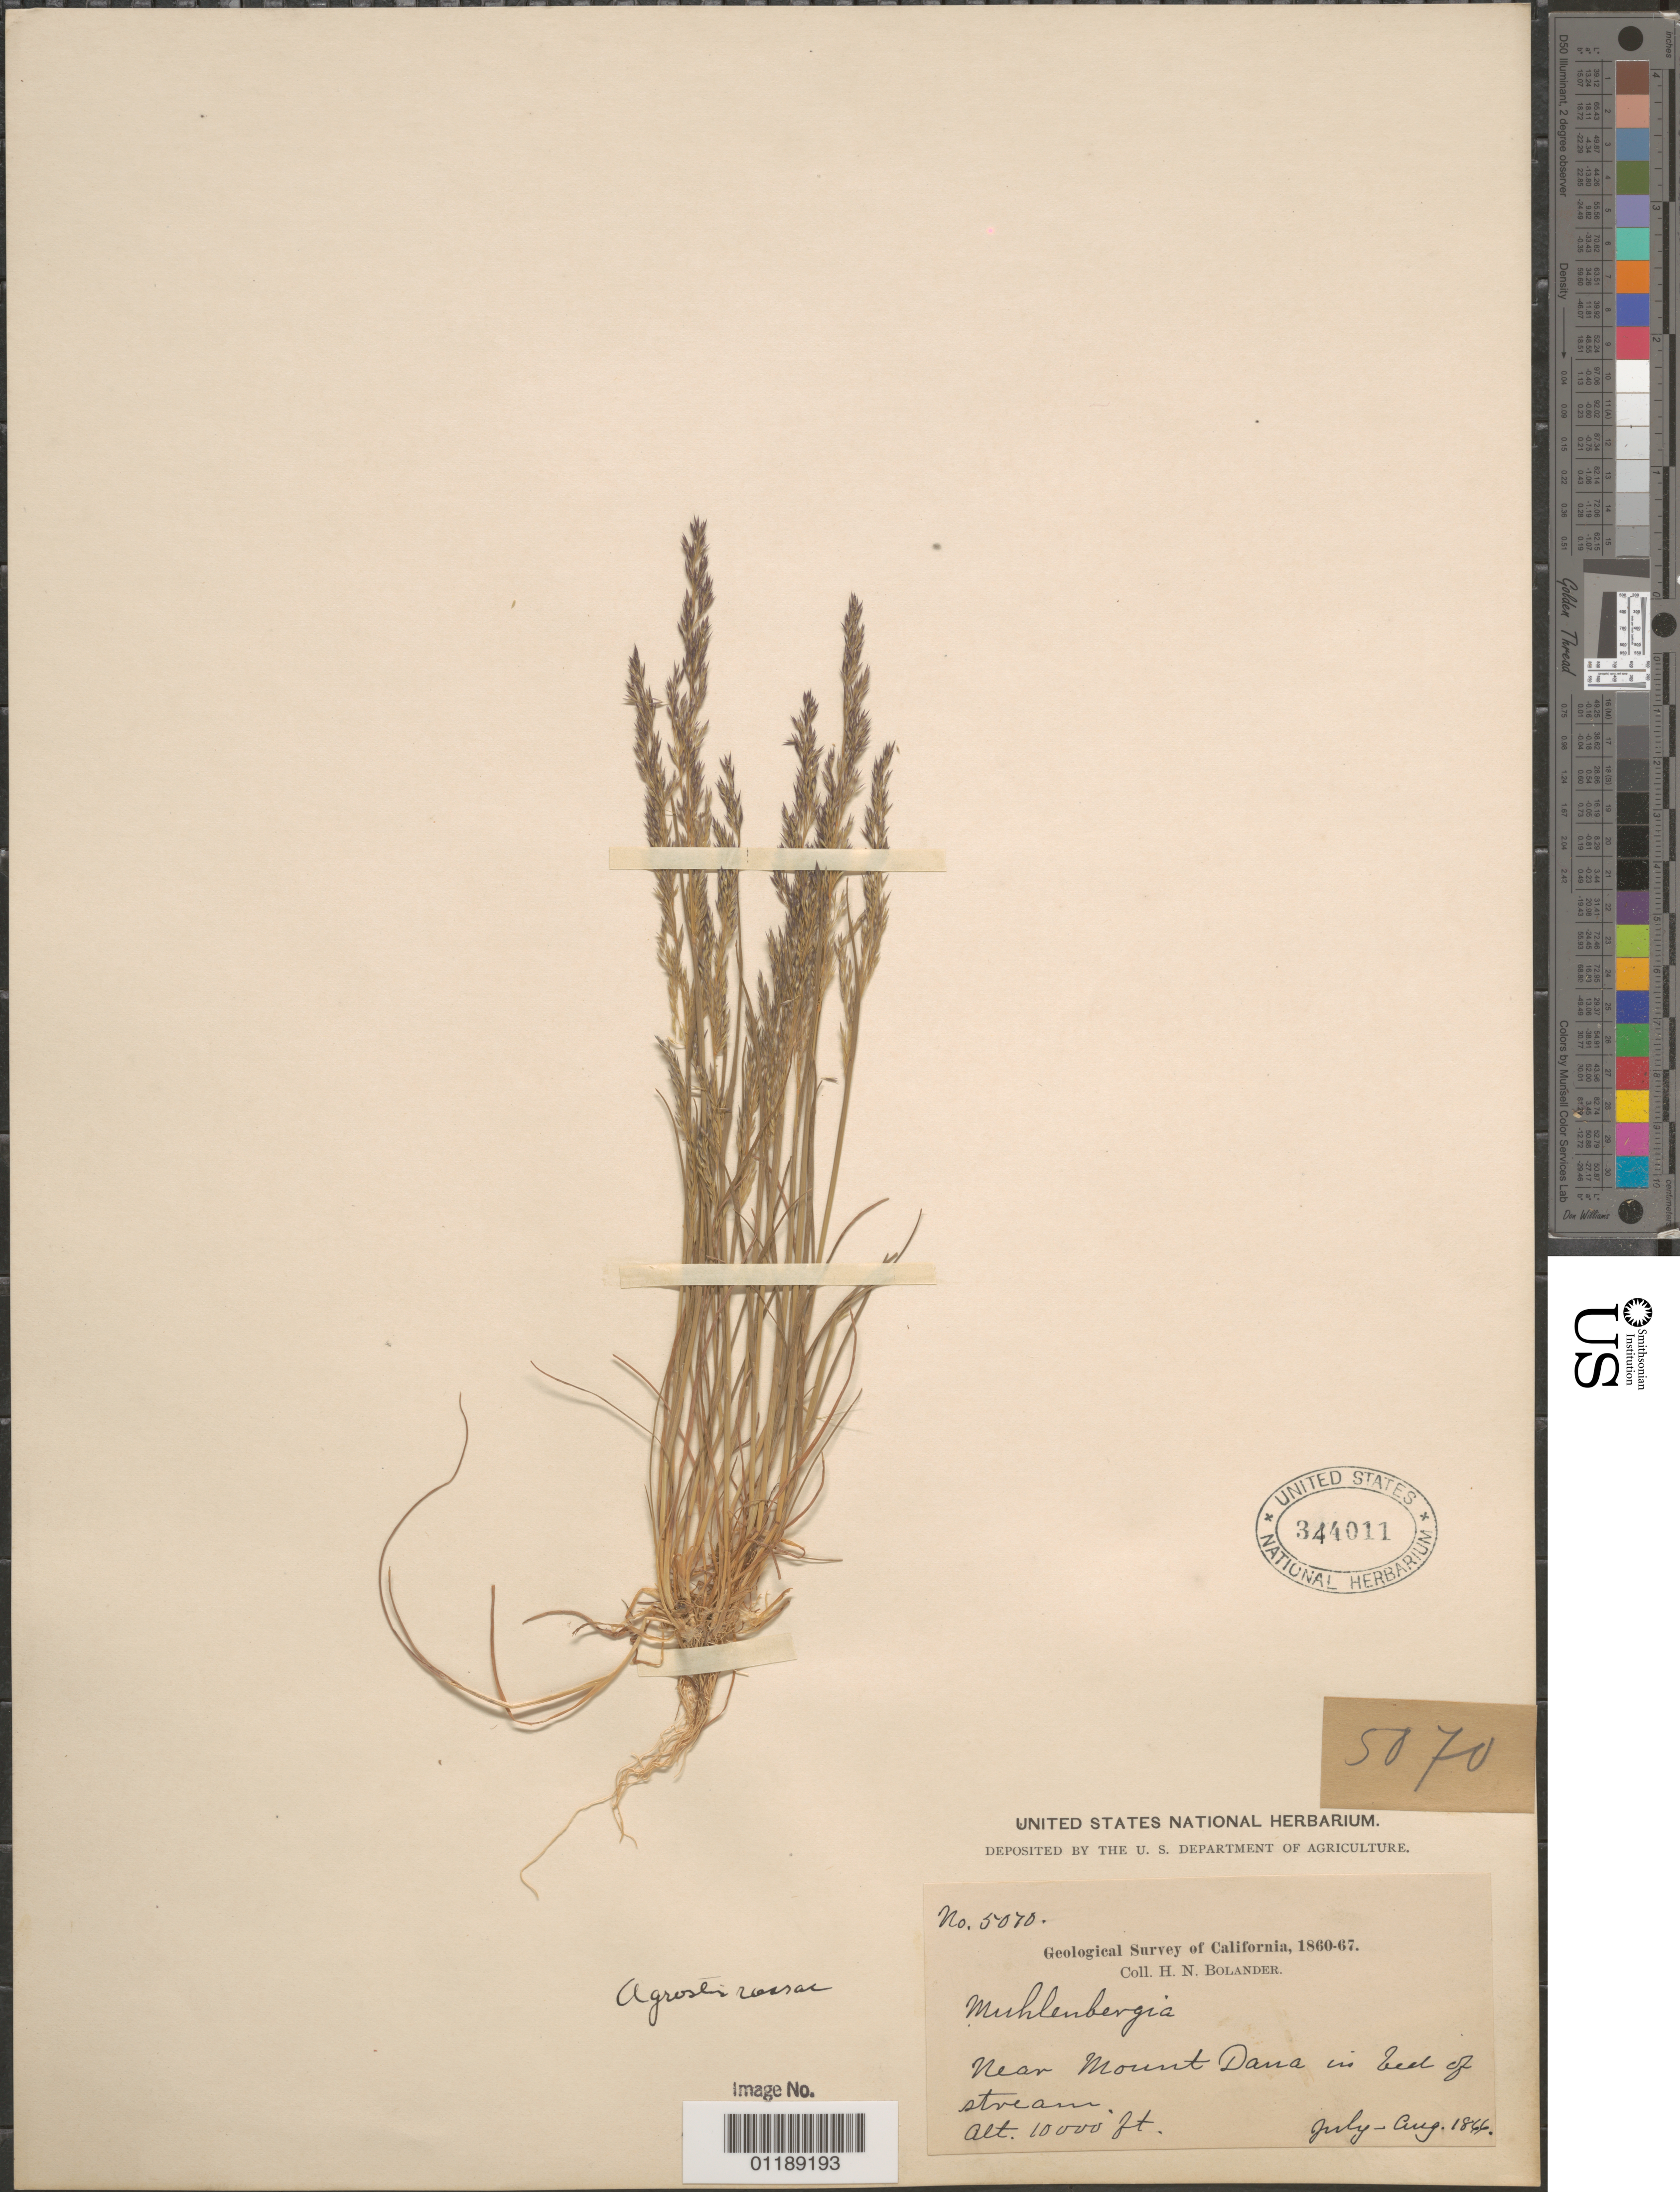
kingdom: Plantae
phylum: Tracheophyta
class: Liliopsida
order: Poales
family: Poaceae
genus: Agrostis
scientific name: Agrostis rossiae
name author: Vasey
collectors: H. Bolander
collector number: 5070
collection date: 1866-07/1866-08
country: United States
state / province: California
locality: Near Mount Dana in bed of stream.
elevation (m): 3048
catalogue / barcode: US 344011